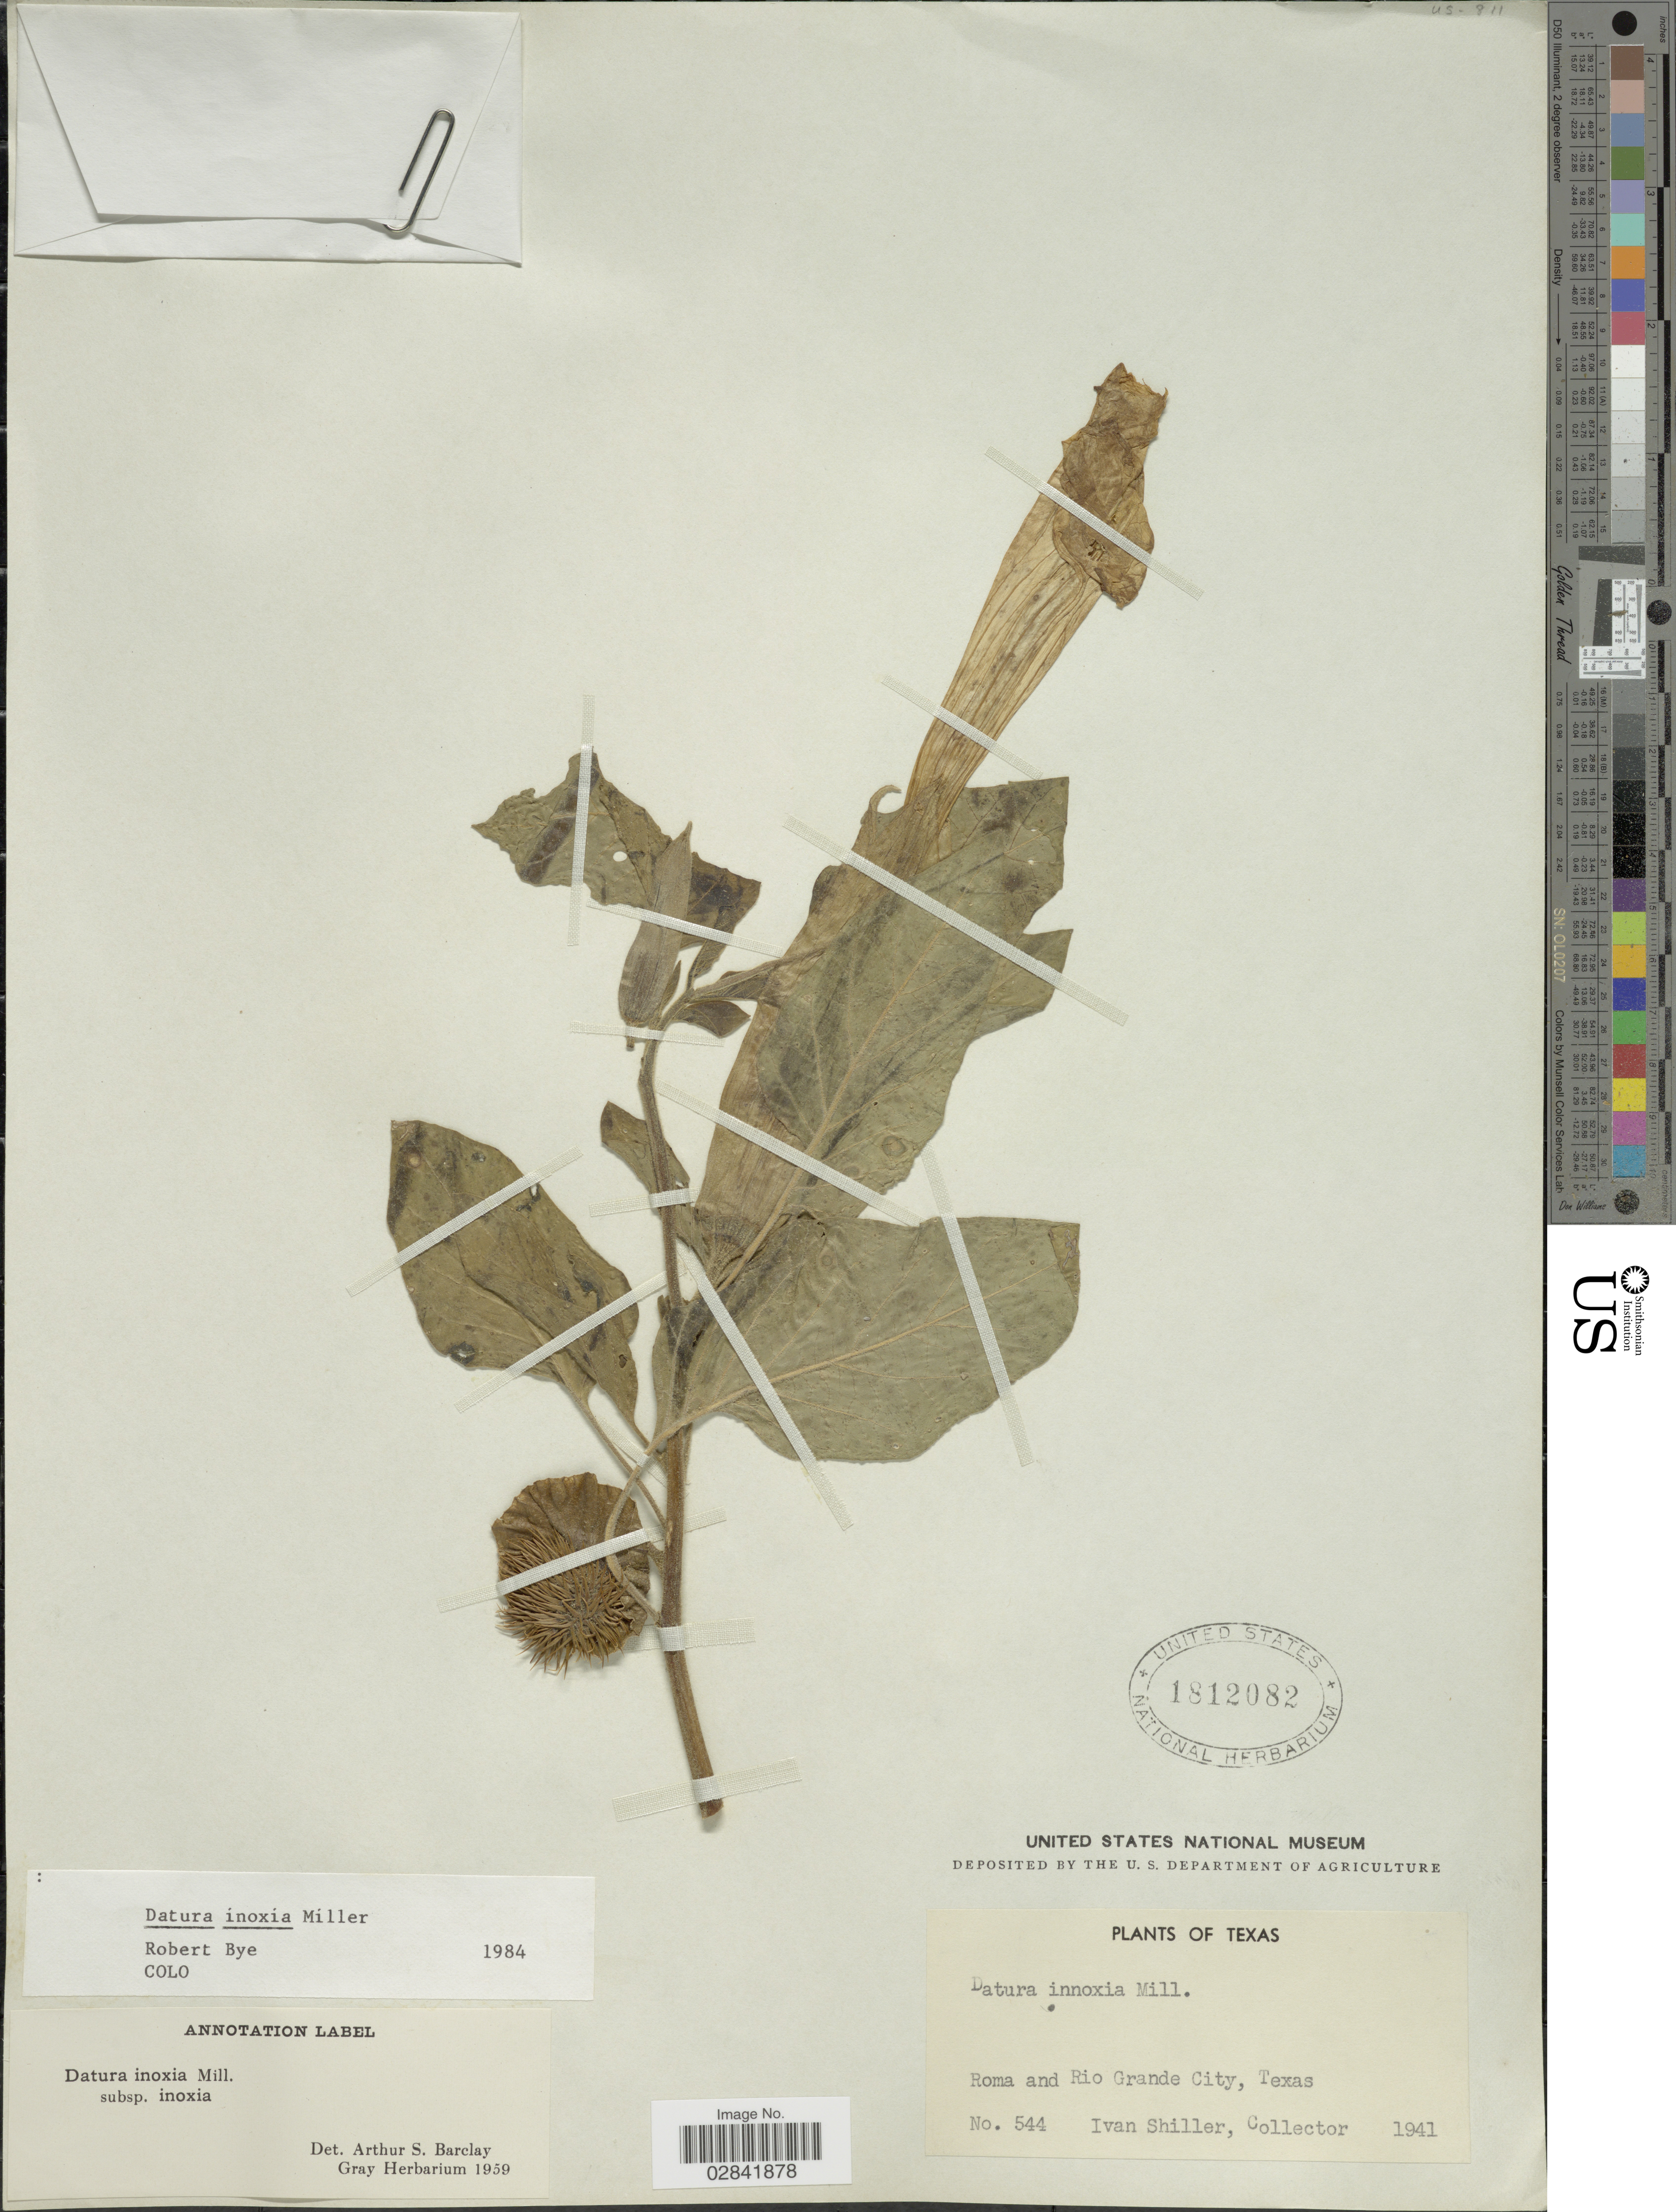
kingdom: Plantae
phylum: Tracheophyta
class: Magnoliopsida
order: Solanales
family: Solanaceae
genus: Datura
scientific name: Datura innoxia subsp. quinquecuspidata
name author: (Torr.) A.S. Barclay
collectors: I. Shiller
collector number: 544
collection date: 1941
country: United States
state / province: Texas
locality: Roma and Rio Grande City.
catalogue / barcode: US 1812082